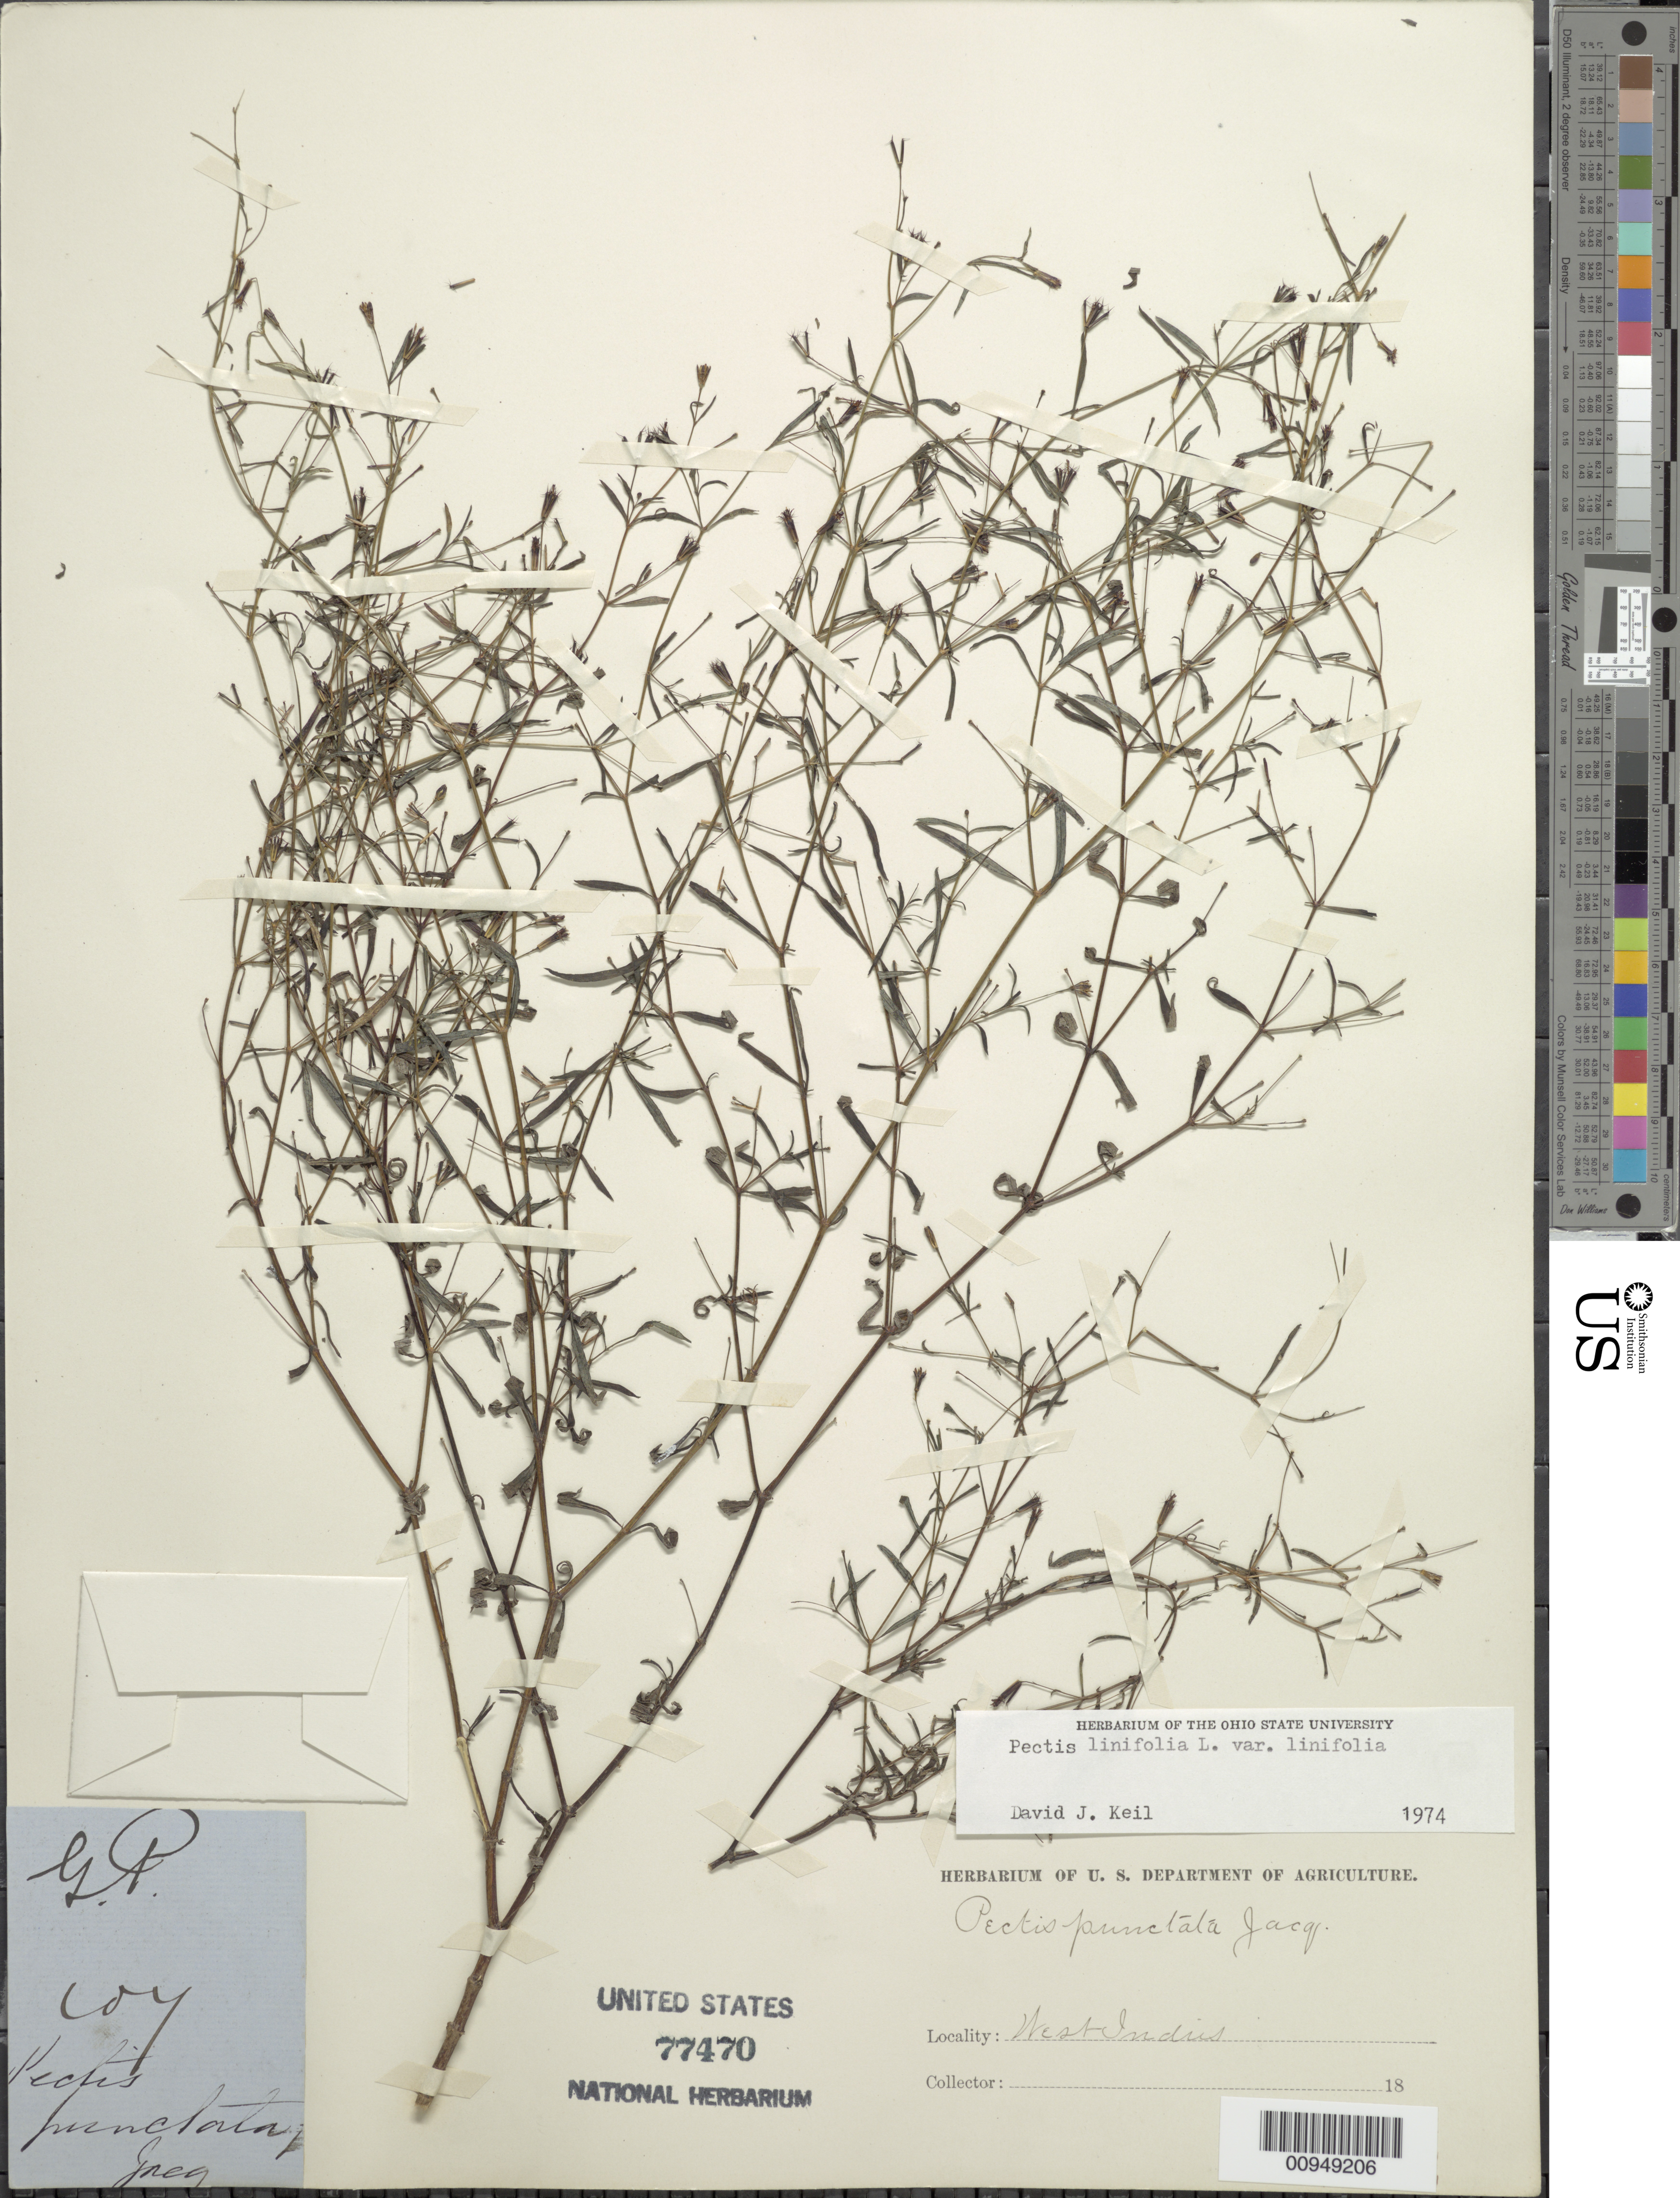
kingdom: Plantae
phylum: Tracheophyta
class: Magnoliopsida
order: Asterales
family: Asteraceae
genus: Pectis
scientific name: Pectis linifolia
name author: L.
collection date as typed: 1800 to -- --- 1899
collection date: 1800/1899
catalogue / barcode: US 77470